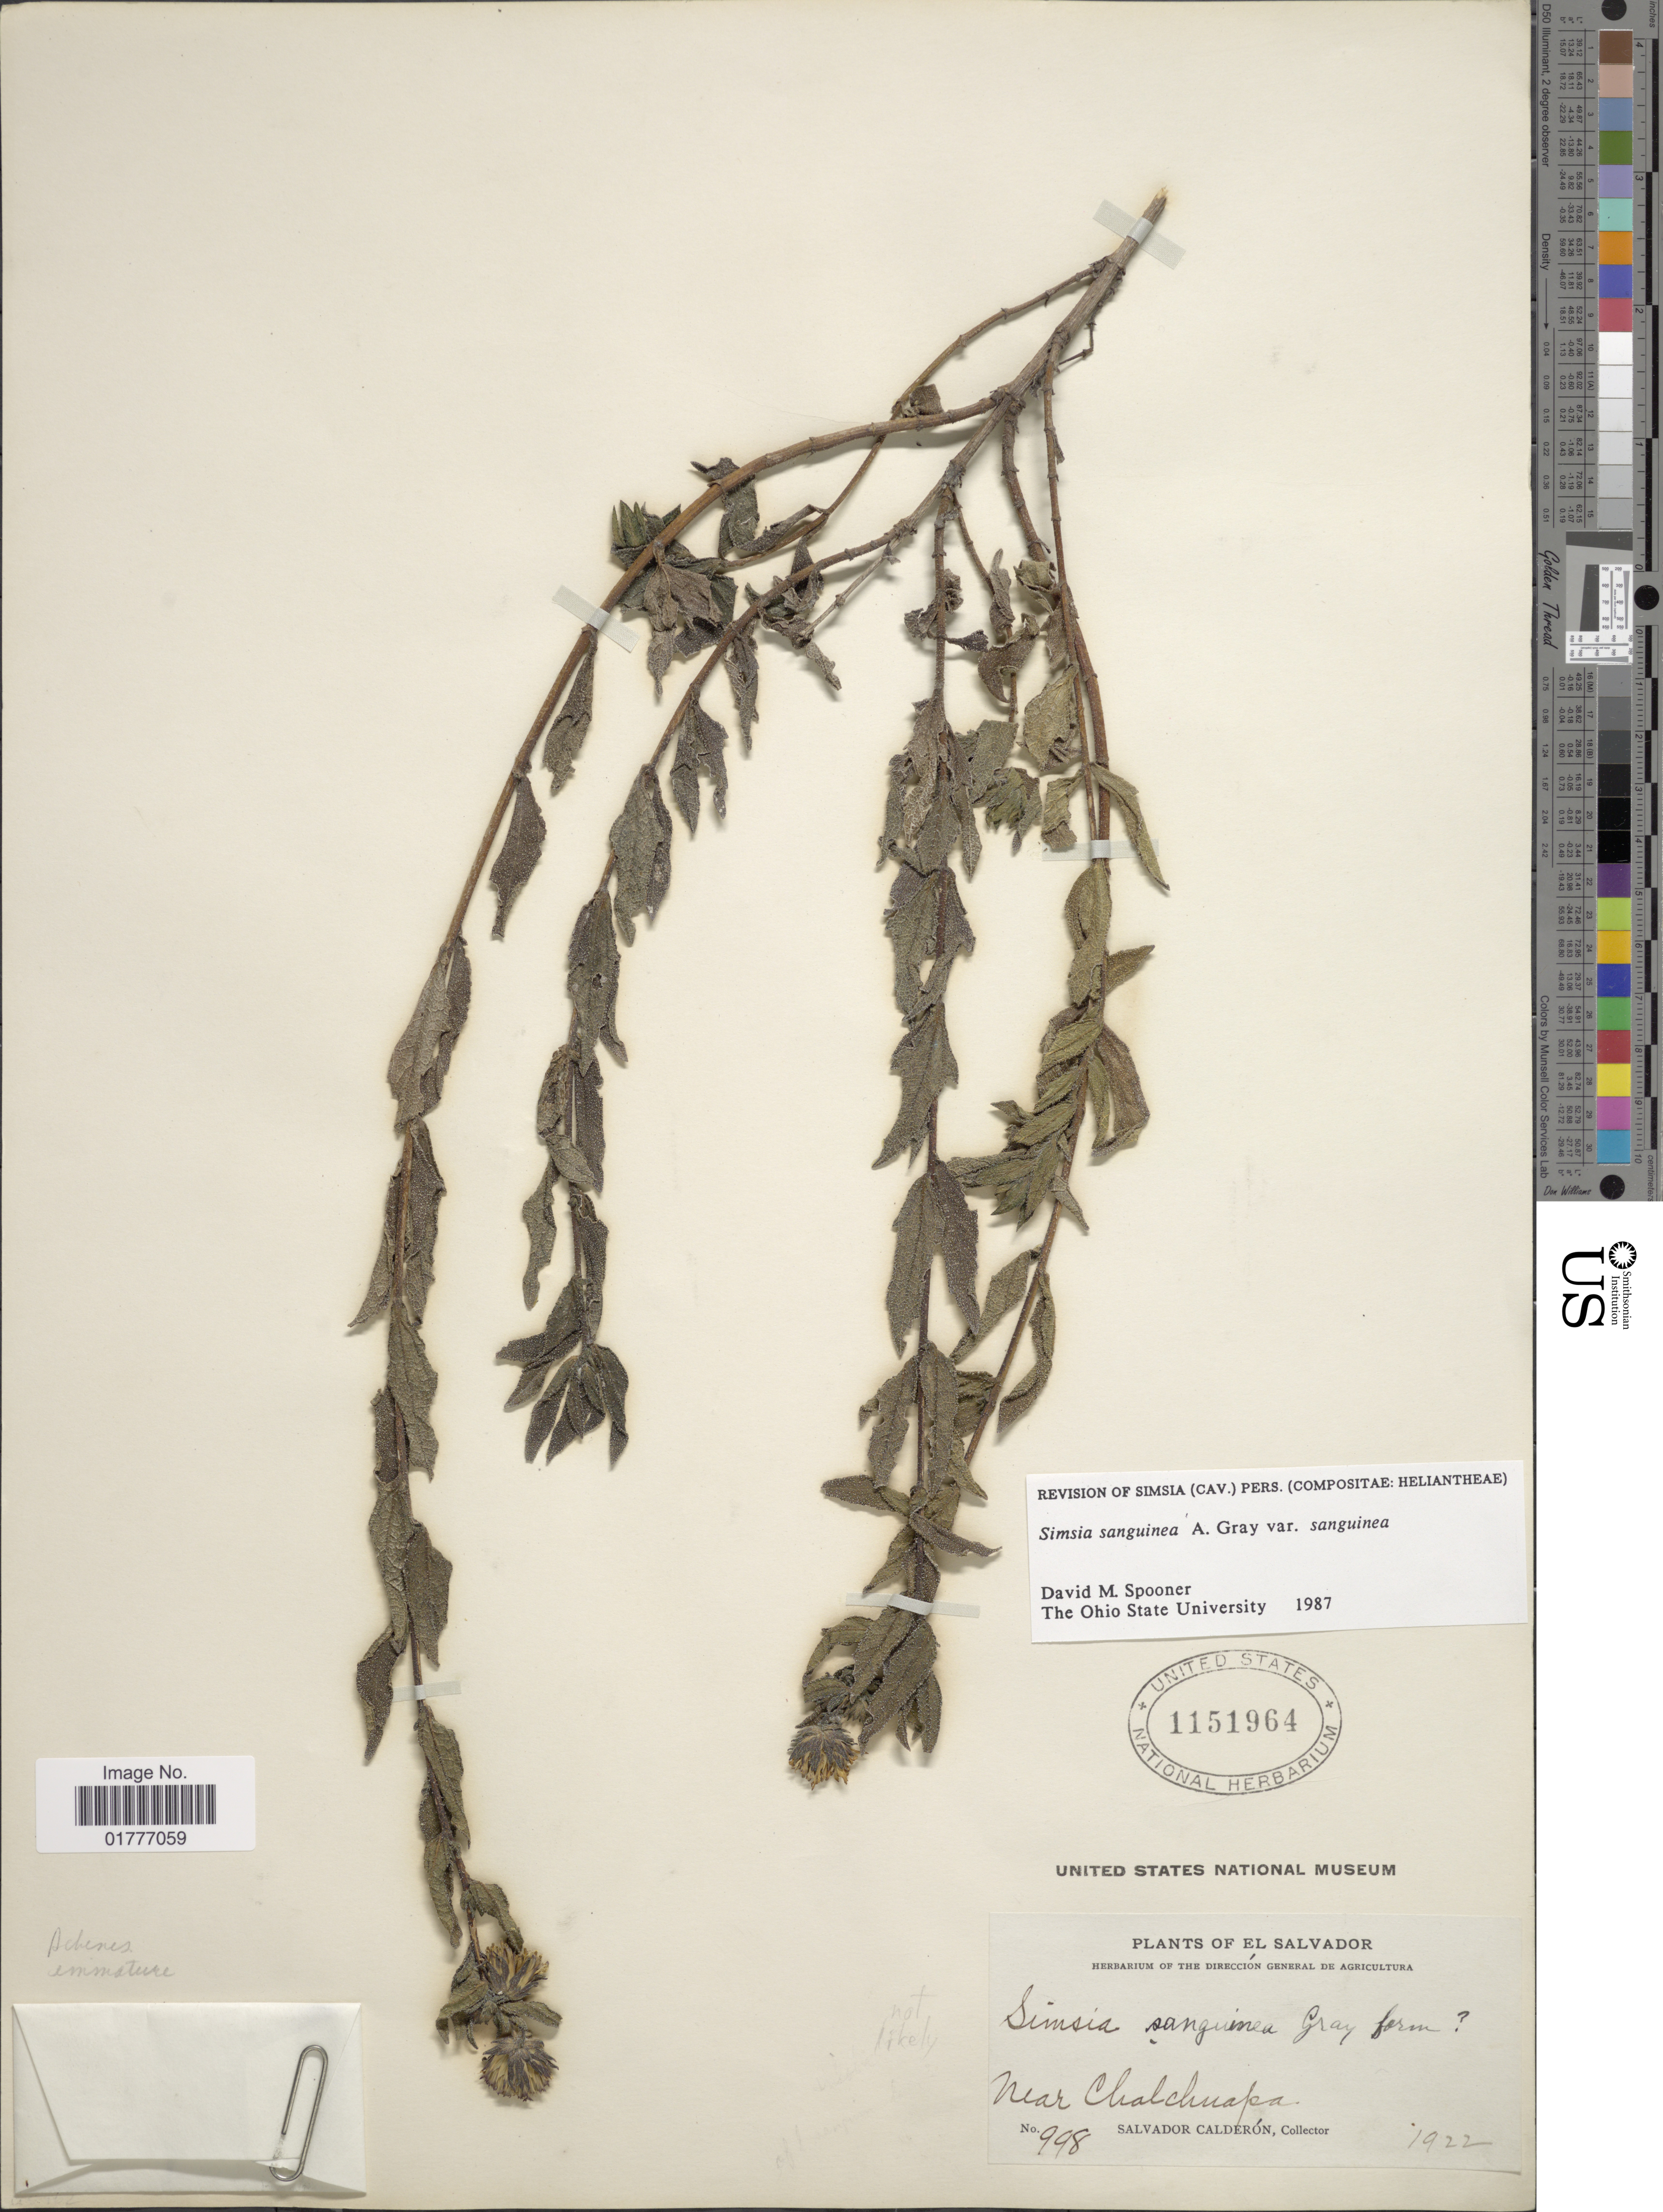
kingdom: Plantae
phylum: Tracheophyta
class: Magnoliopsida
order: Asterales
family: Asteraceae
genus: Simsia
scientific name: Simsia sanguinea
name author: A. Gray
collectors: S. Calderón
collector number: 998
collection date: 1922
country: El Salvador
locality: Near Chalchuapa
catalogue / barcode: US 1151964